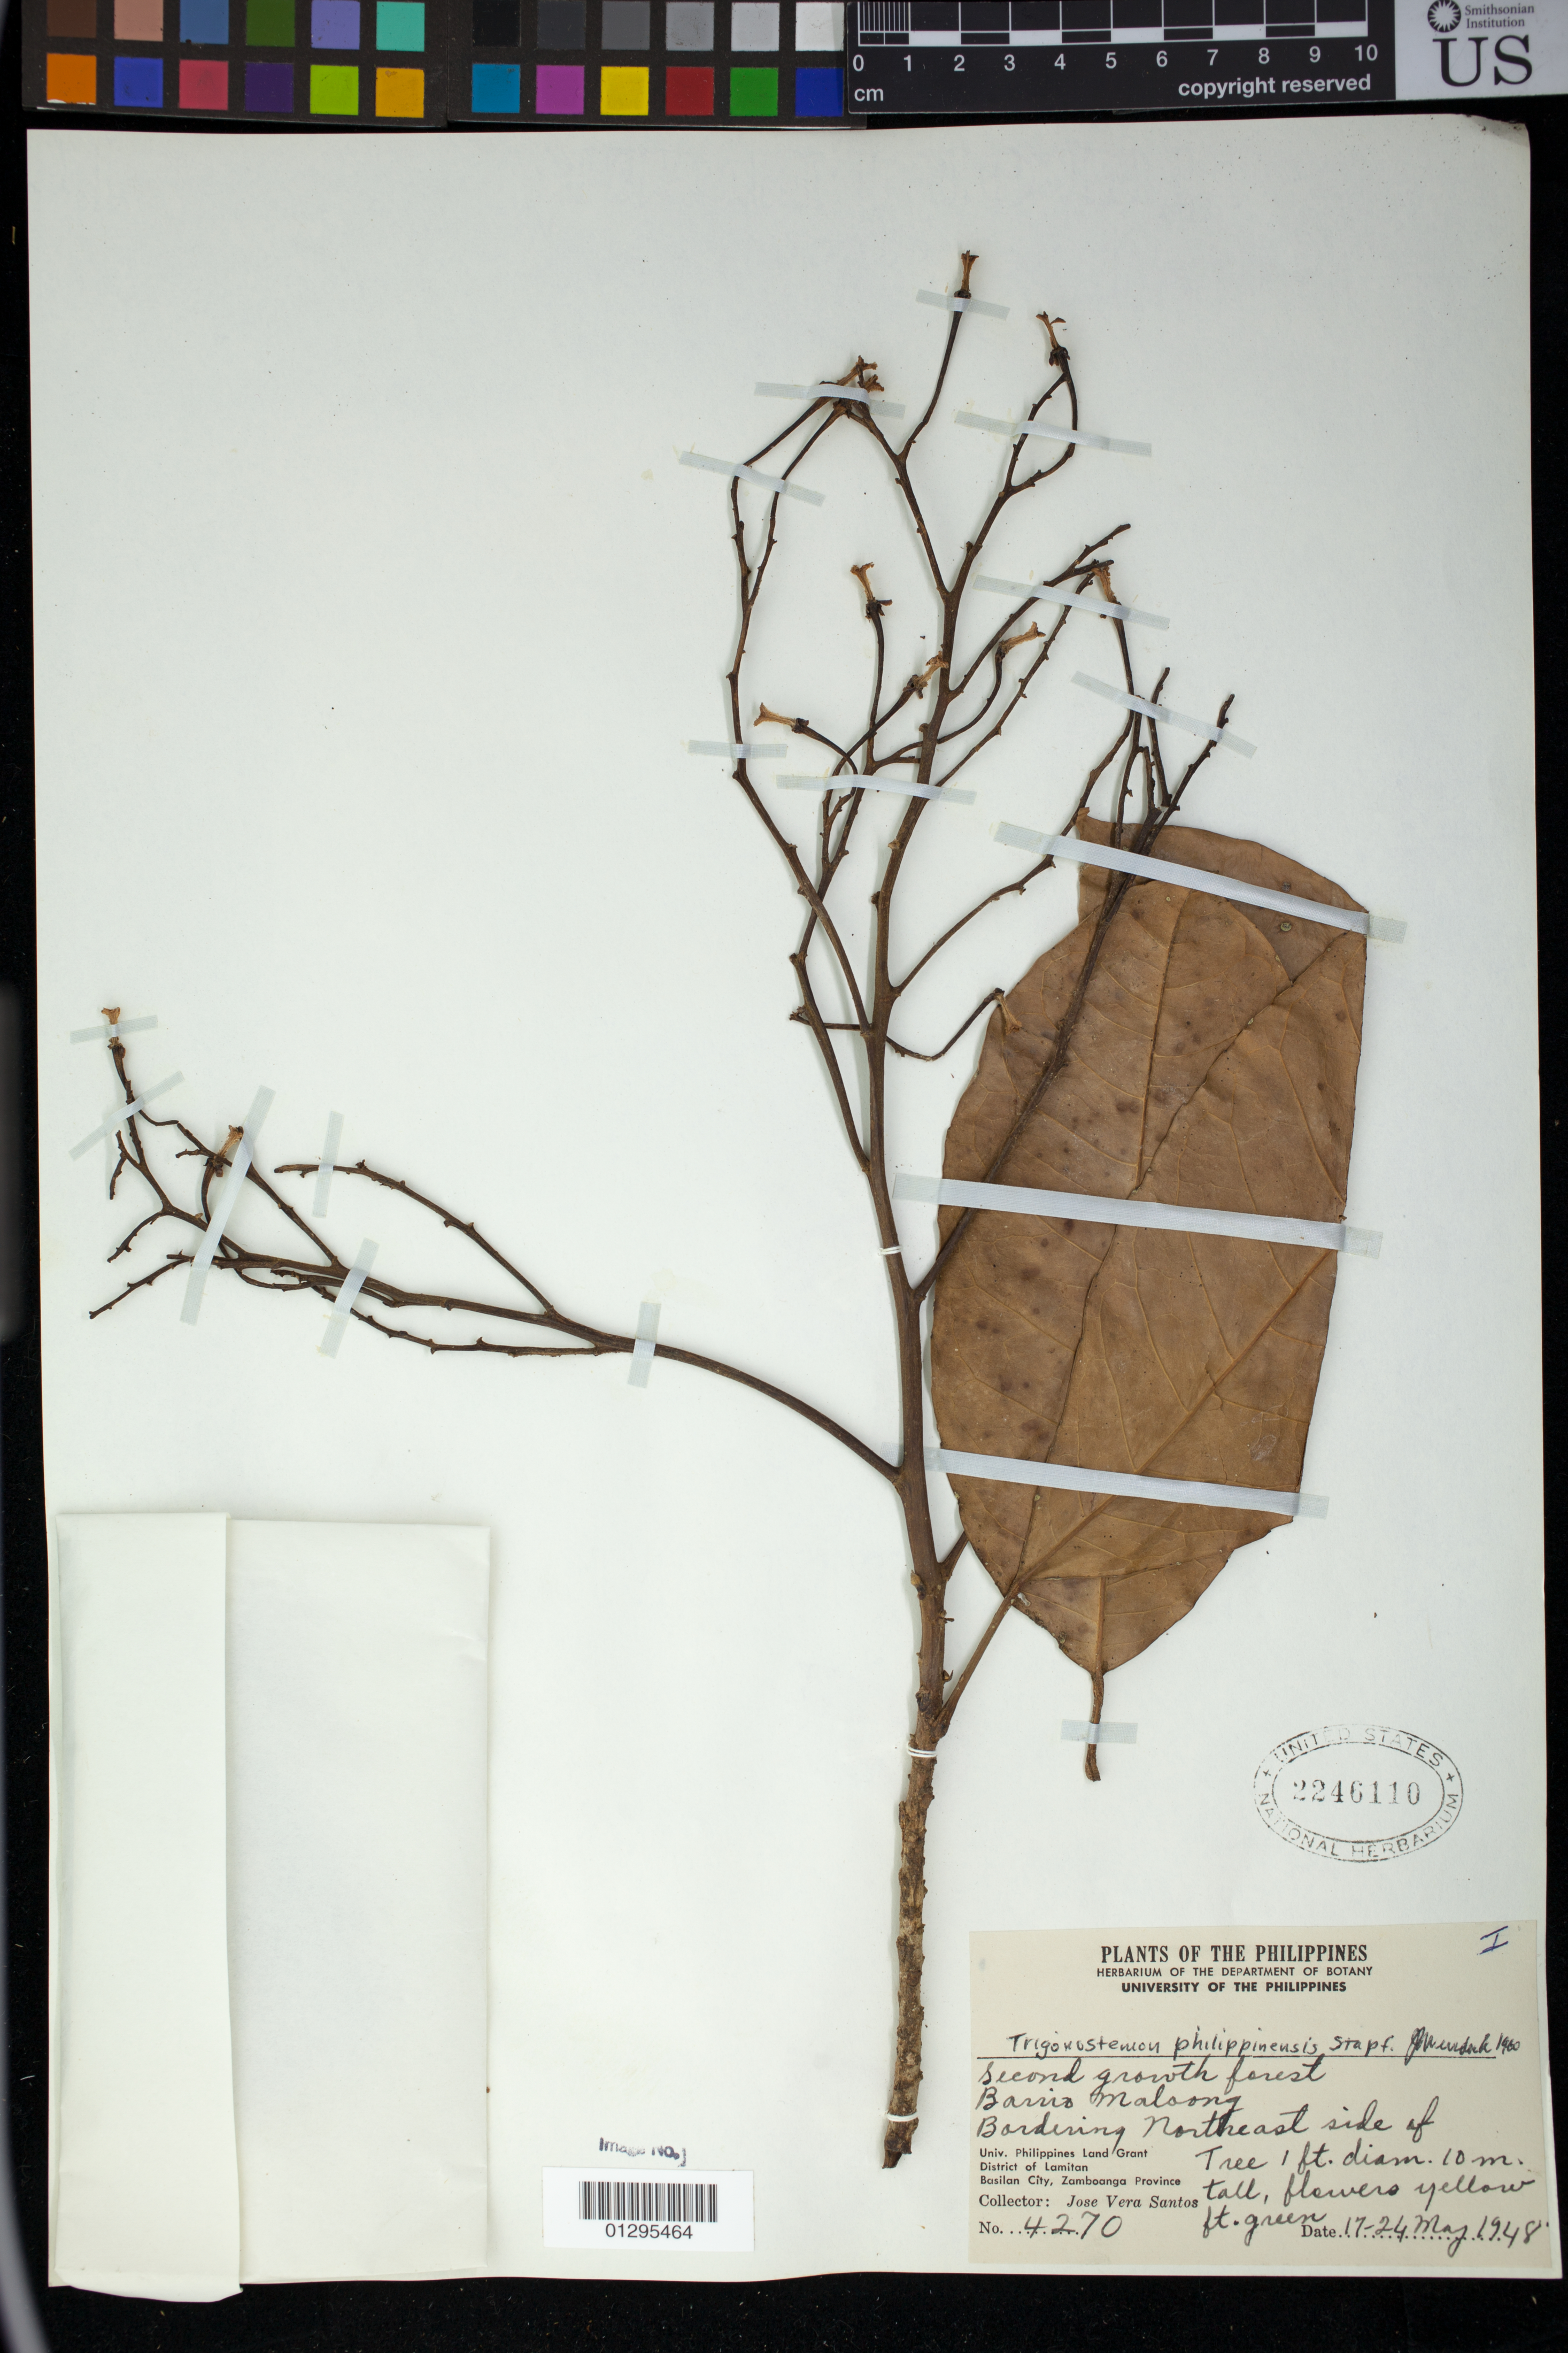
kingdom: Plantae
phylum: Tracheophyta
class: Magnoliopsida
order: Malpighiales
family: Euphorbiaceae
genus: Trigonostemon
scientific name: Trigonostemon philippinensis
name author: Stapf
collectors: J. Santos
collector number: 4270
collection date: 1948-05-17/1948-05-24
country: Philippines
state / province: Muslim Mindanao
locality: Univ. Philippines Land Grant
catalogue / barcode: US 2246110